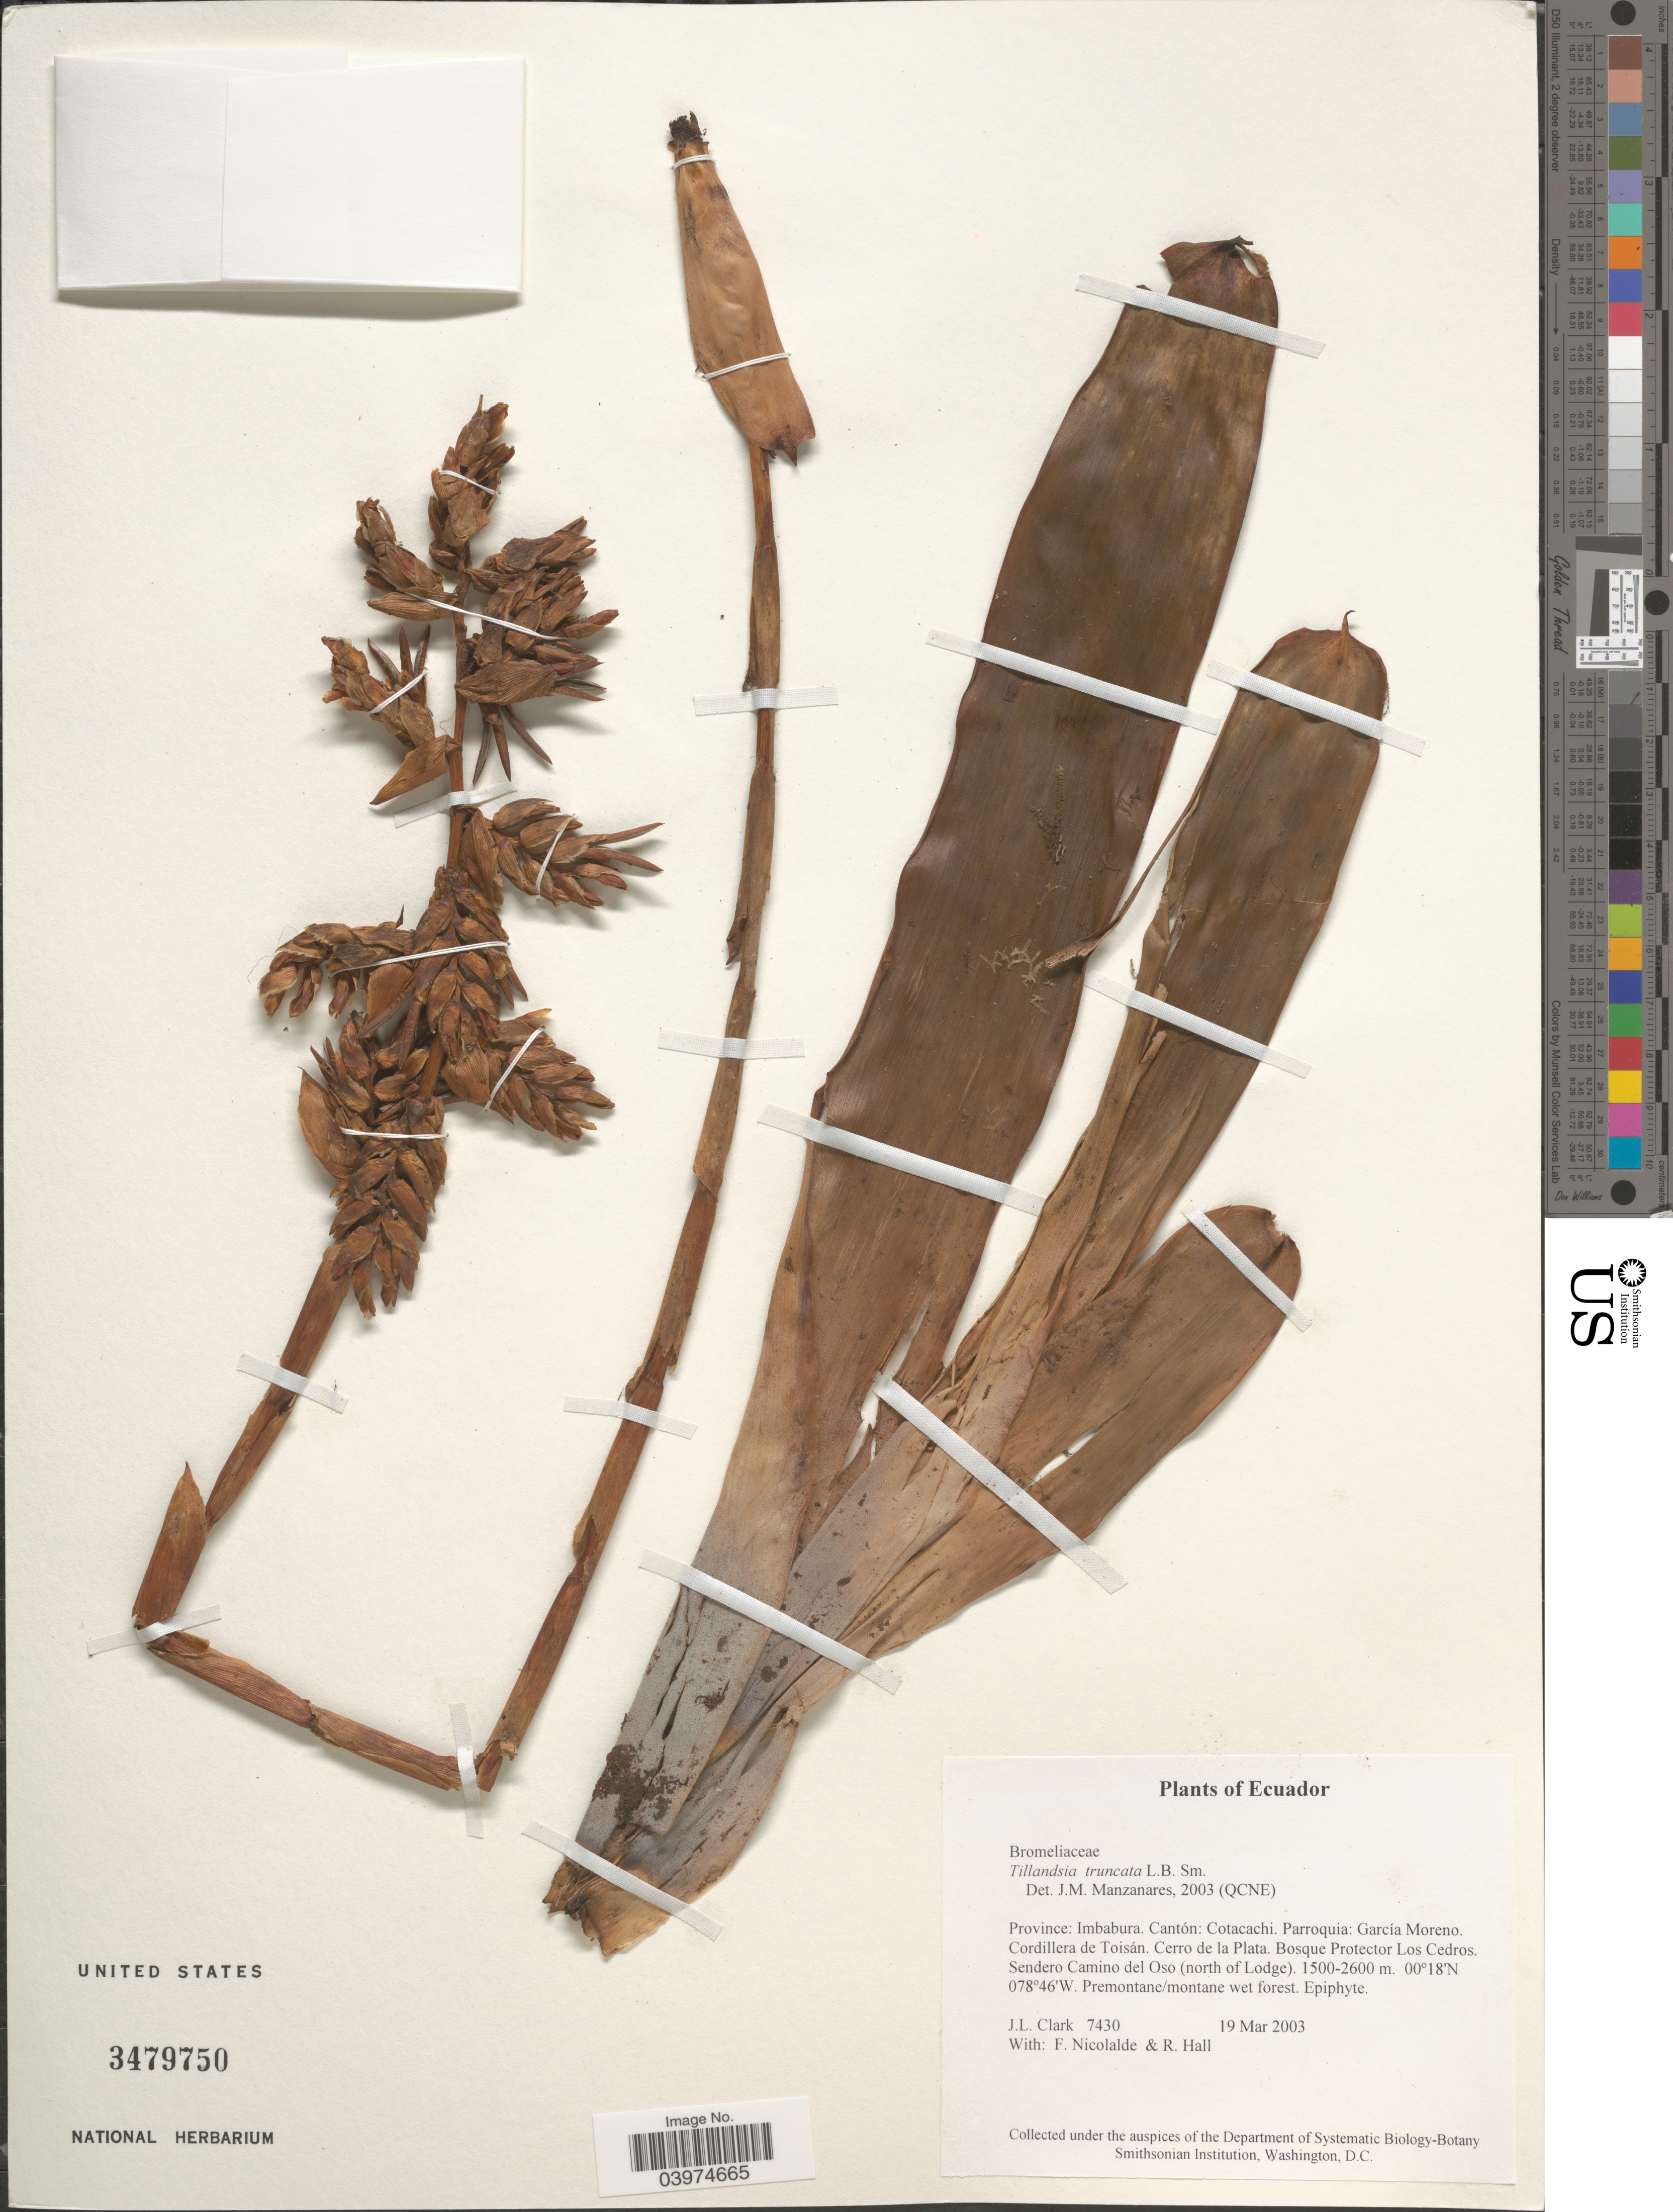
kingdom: Plantae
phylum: Tracheophyta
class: Liliopsida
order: Poales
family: Bromeliaceae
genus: Tillandsia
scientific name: Tillandsia truncata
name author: L.B. Sm.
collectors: J. L. Clark, F. Nicolalde & R. Hall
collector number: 7430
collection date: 2003-03-19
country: Ecuador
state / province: Imbabura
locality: Province: Imbabura. Cantón: Cotacachi. Parroquia: García Moreno. Cordillera de Toisán. Cerro de la Plata. Bosque Protector Los Cedros. Sendero Camino del Oso (north of Lodge).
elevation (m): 1500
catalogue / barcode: US 3479750